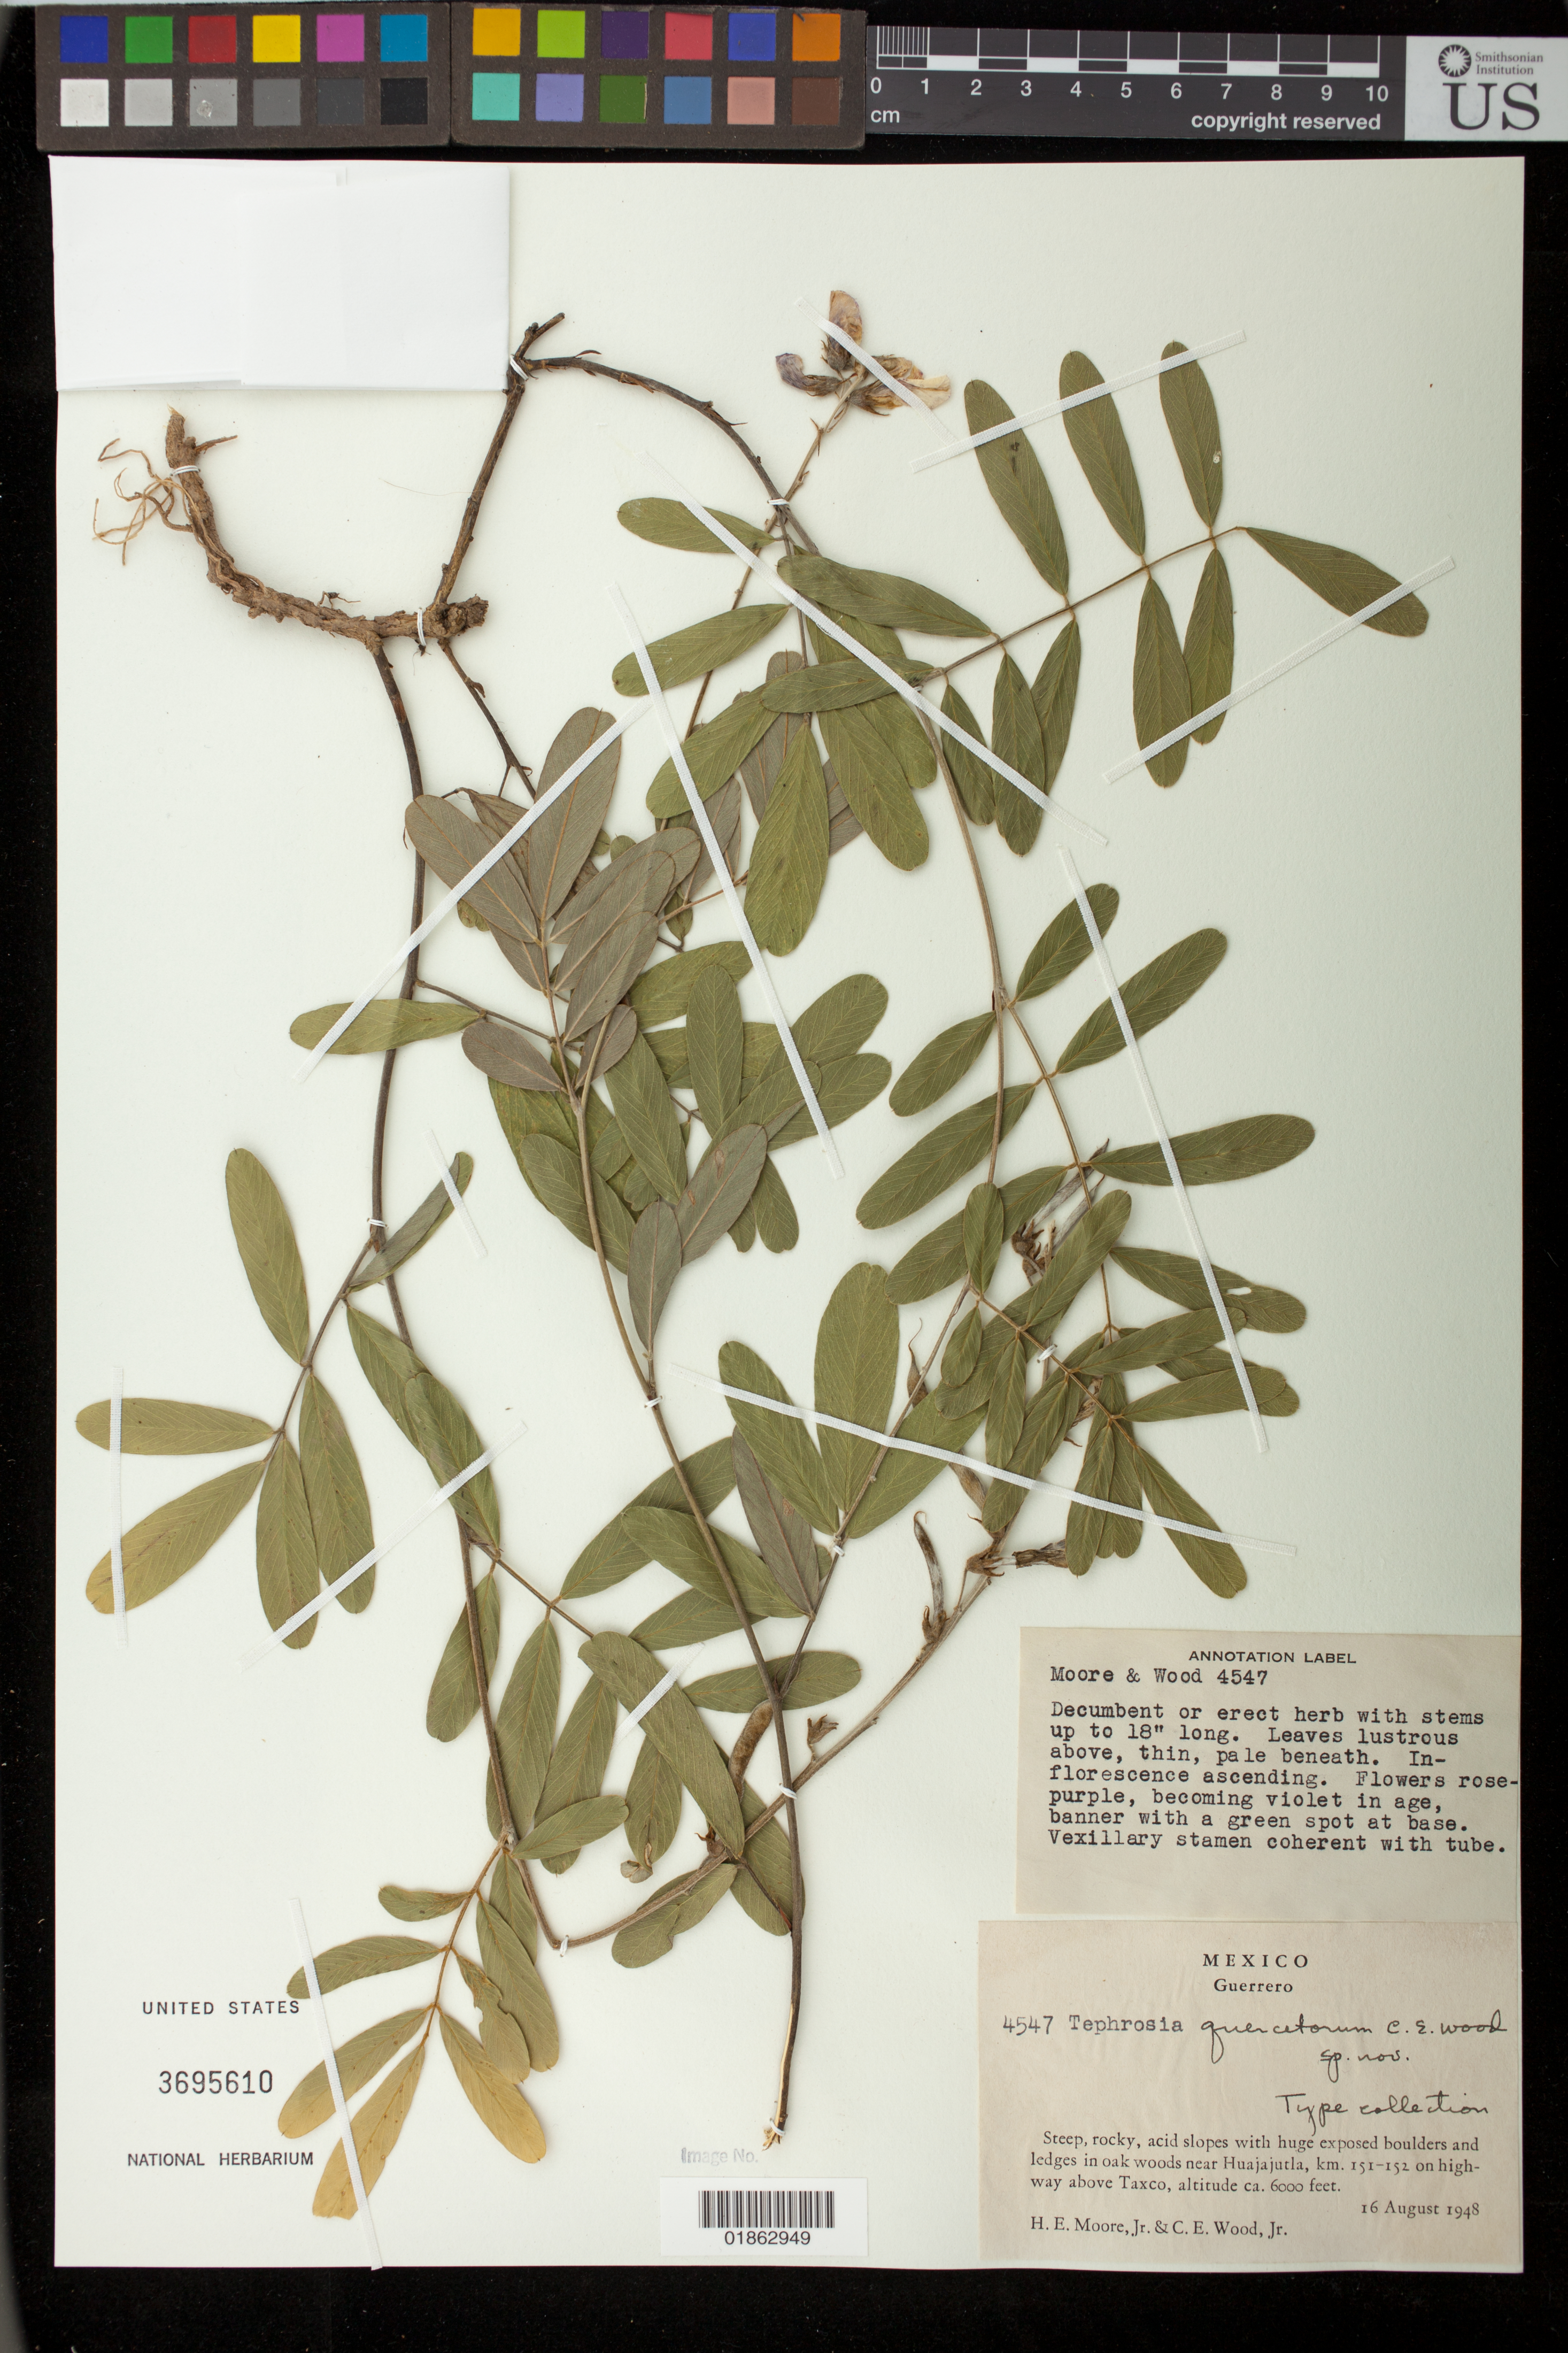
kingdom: Plantae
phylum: Tracheophyta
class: Magnoliopsida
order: Fabales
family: Fabaceae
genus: Tephrosia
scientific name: Tephrosia quercetorum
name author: C.E. Wood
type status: Isotype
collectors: H. E. Moore & C. E. Wood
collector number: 4547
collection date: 1948-08-16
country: Mexico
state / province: Guerrero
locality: Near Huajajutla, km 151-152 on highway above Taxco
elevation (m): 1829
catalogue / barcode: US 3695610